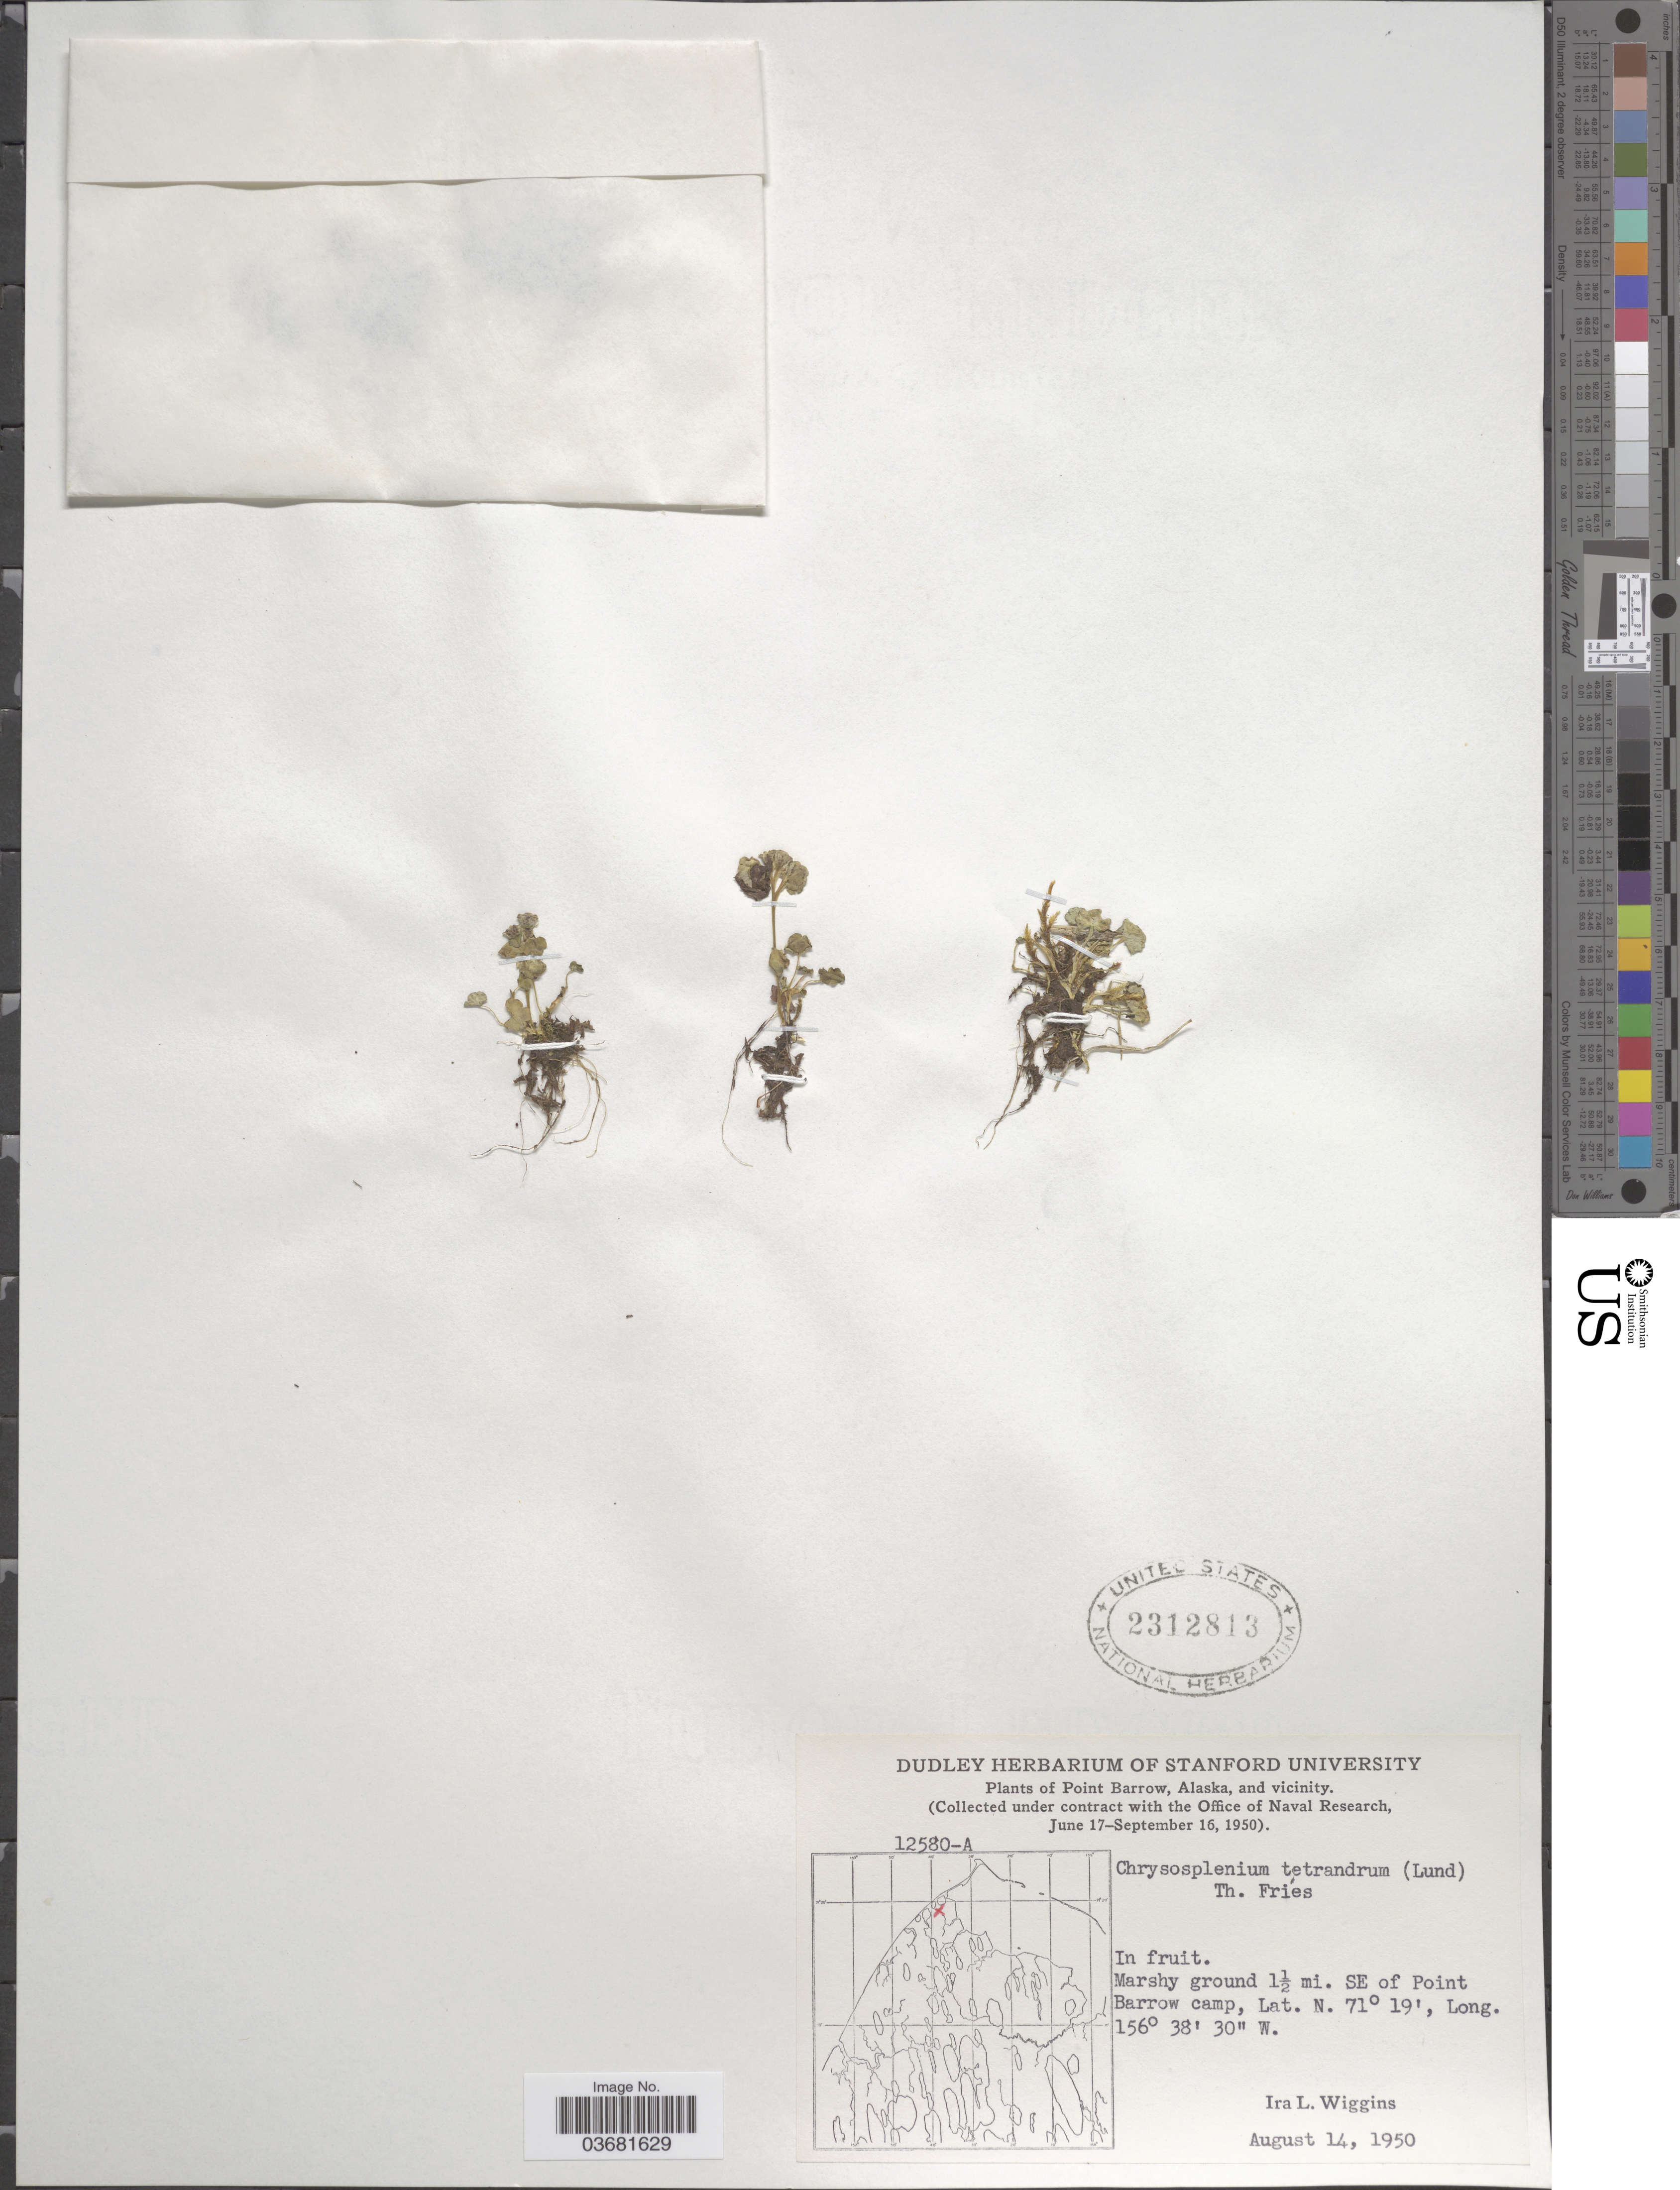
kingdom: Plantae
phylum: Tracheophyta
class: Magnoliopsida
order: Saxifragales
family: Saxifragaceae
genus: Chrysosplenium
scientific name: Chrysosplenium tetrandrum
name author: (N. Lund) Th. Fr.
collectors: I. L. Wiggins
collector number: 12580-A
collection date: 1950-08-14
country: United States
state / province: Alaska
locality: Point Barrow, Alaska and vicinity. Marshy ground 1½ mi. SE of Point Barrow camp.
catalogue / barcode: US 2312813